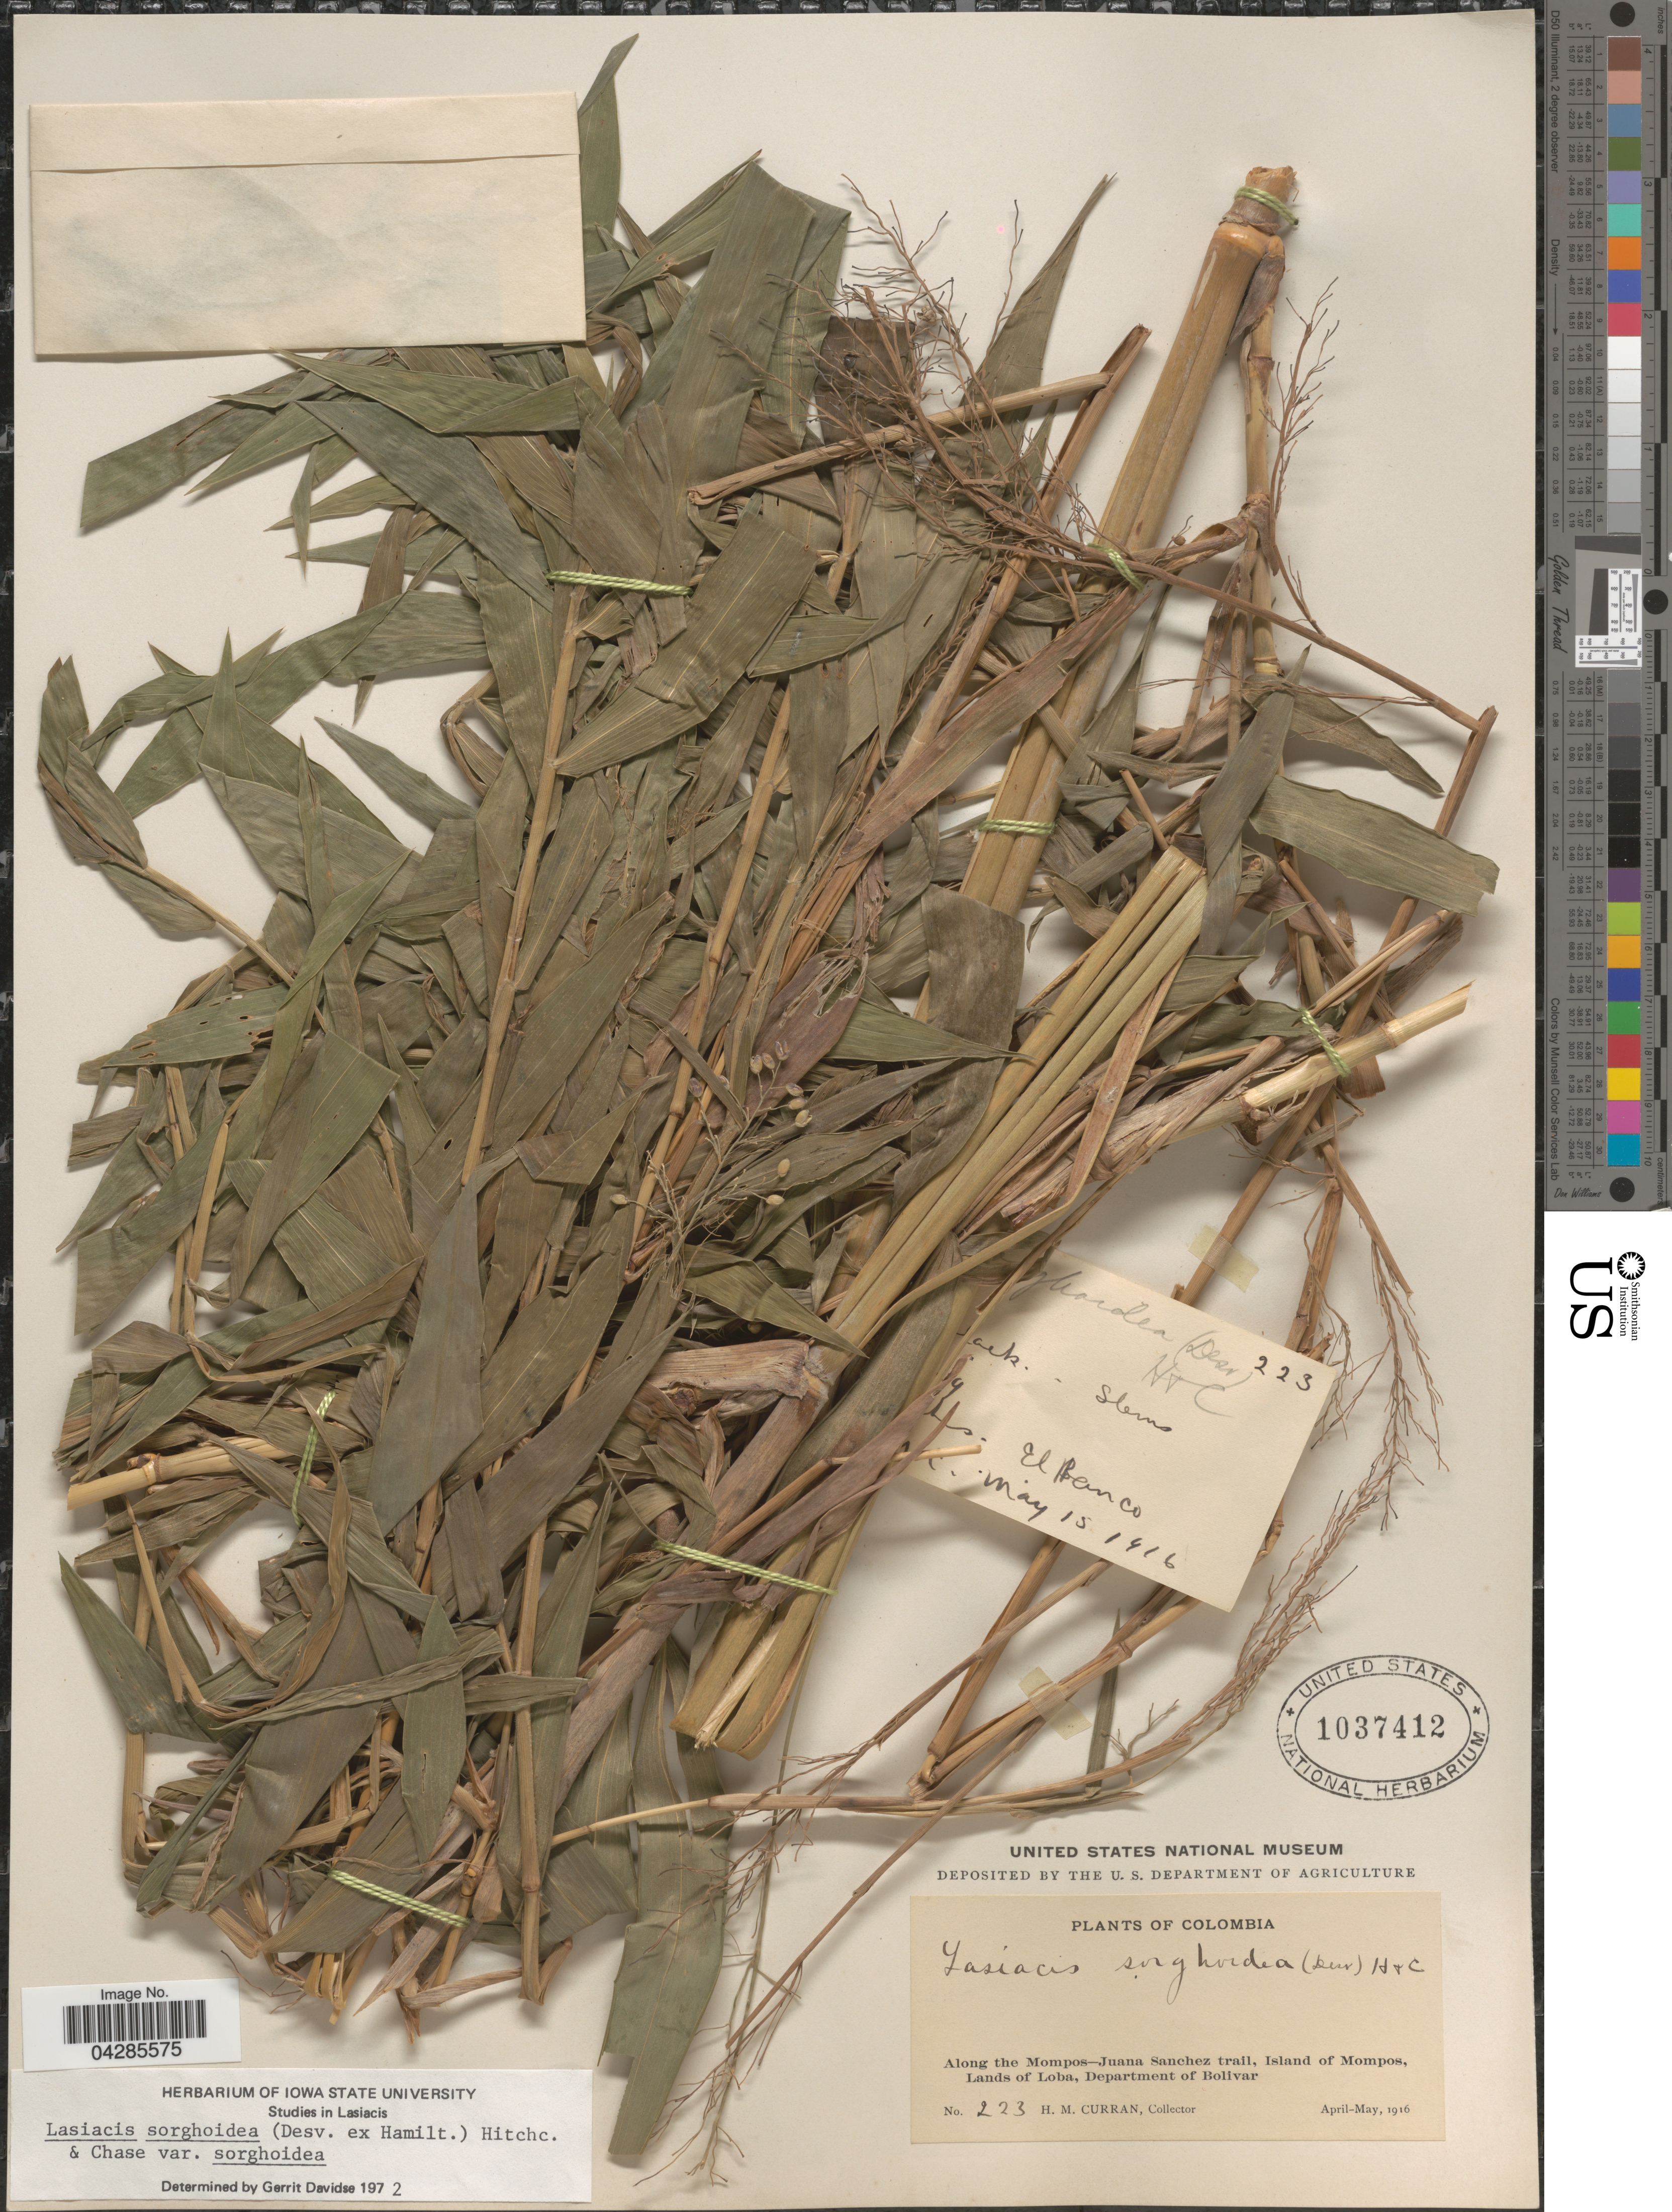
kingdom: Plantae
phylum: Tracheophyta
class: Liliopsida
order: Poales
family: Poaceae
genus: Lasiacis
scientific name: Lasiacis sorghoidea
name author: (Desv. ex Ham.) Hitchc. & Chase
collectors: H. M. Curran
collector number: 223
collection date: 1916-05-15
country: Colombia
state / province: Bolívar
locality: Along the Mompos-Juana Sanchez trail, Island of Mompos, Lands of Loba, Department of Bolivar. [illegible text] El Banco.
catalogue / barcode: US 1037412